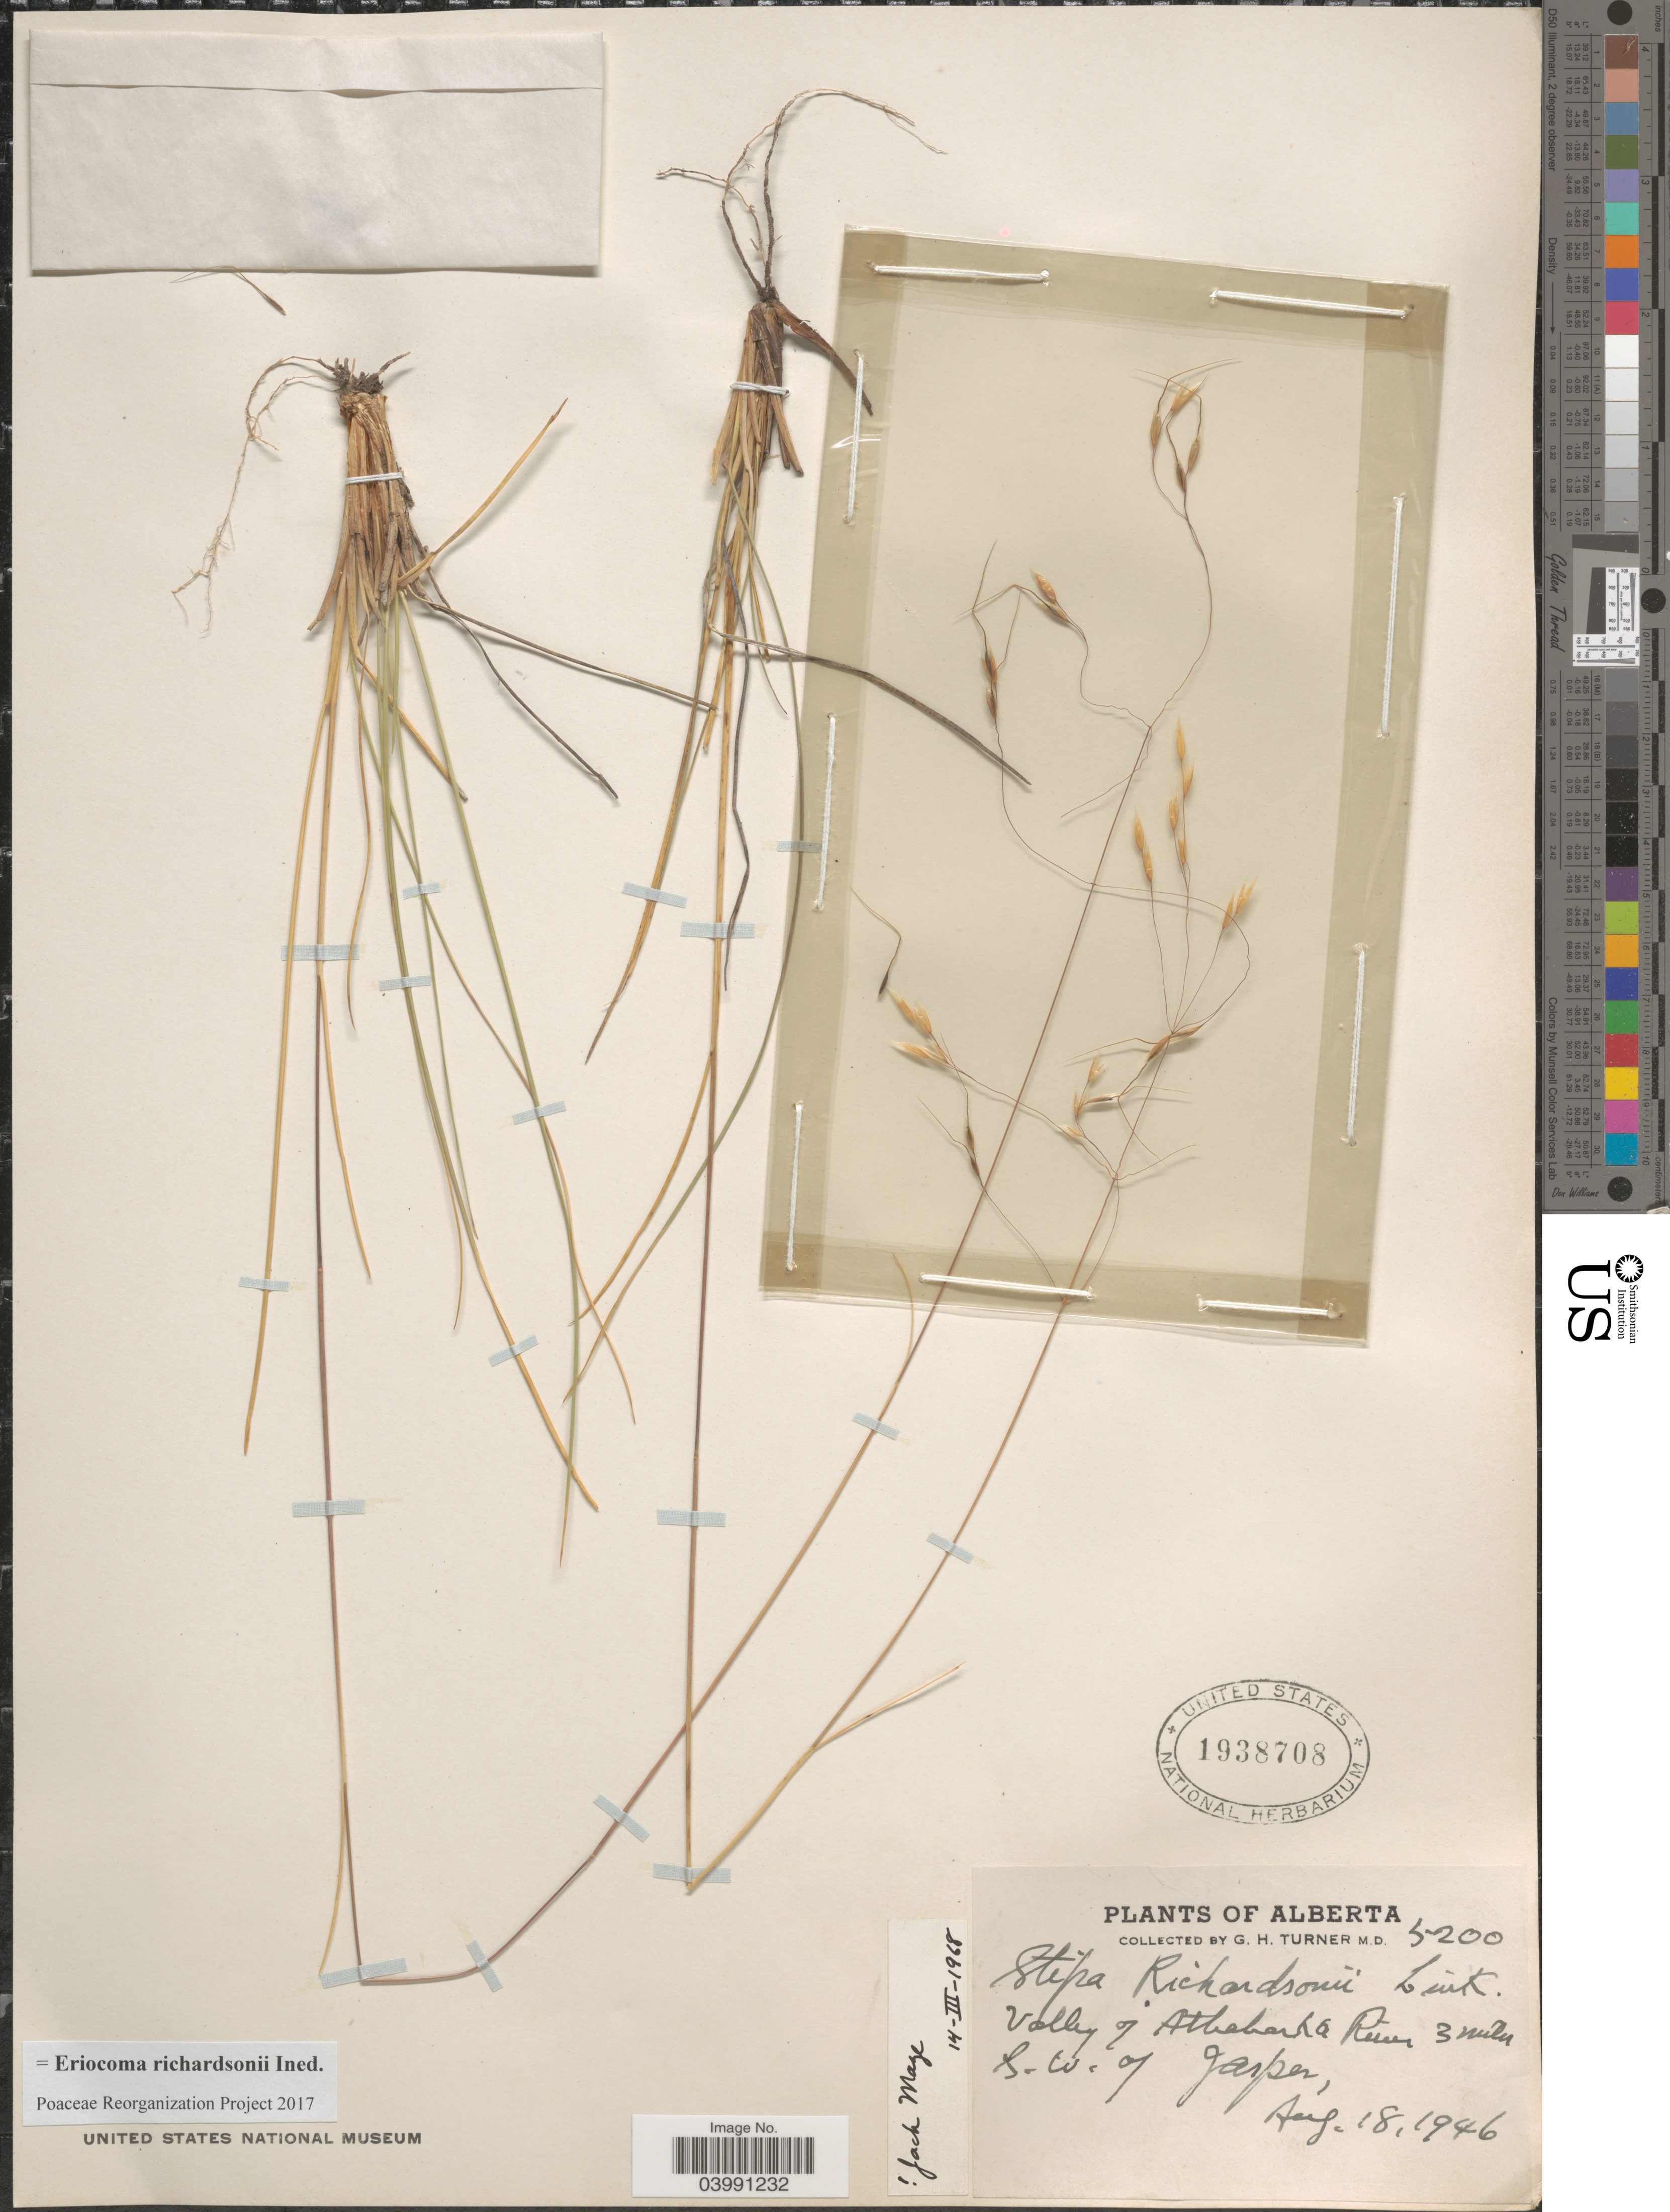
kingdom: Plantae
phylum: Tracheophyta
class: Liliopsida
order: Poales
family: Poaceae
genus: Eriocoma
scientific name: Eriocoma richardsonii ined.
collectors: G. H. Turner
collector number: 5200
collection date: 1946-08-18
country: Canada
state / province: Alberta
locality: Valley of Athabasca River 3 miles S.W. of Jasper.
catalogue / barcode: US 1938708